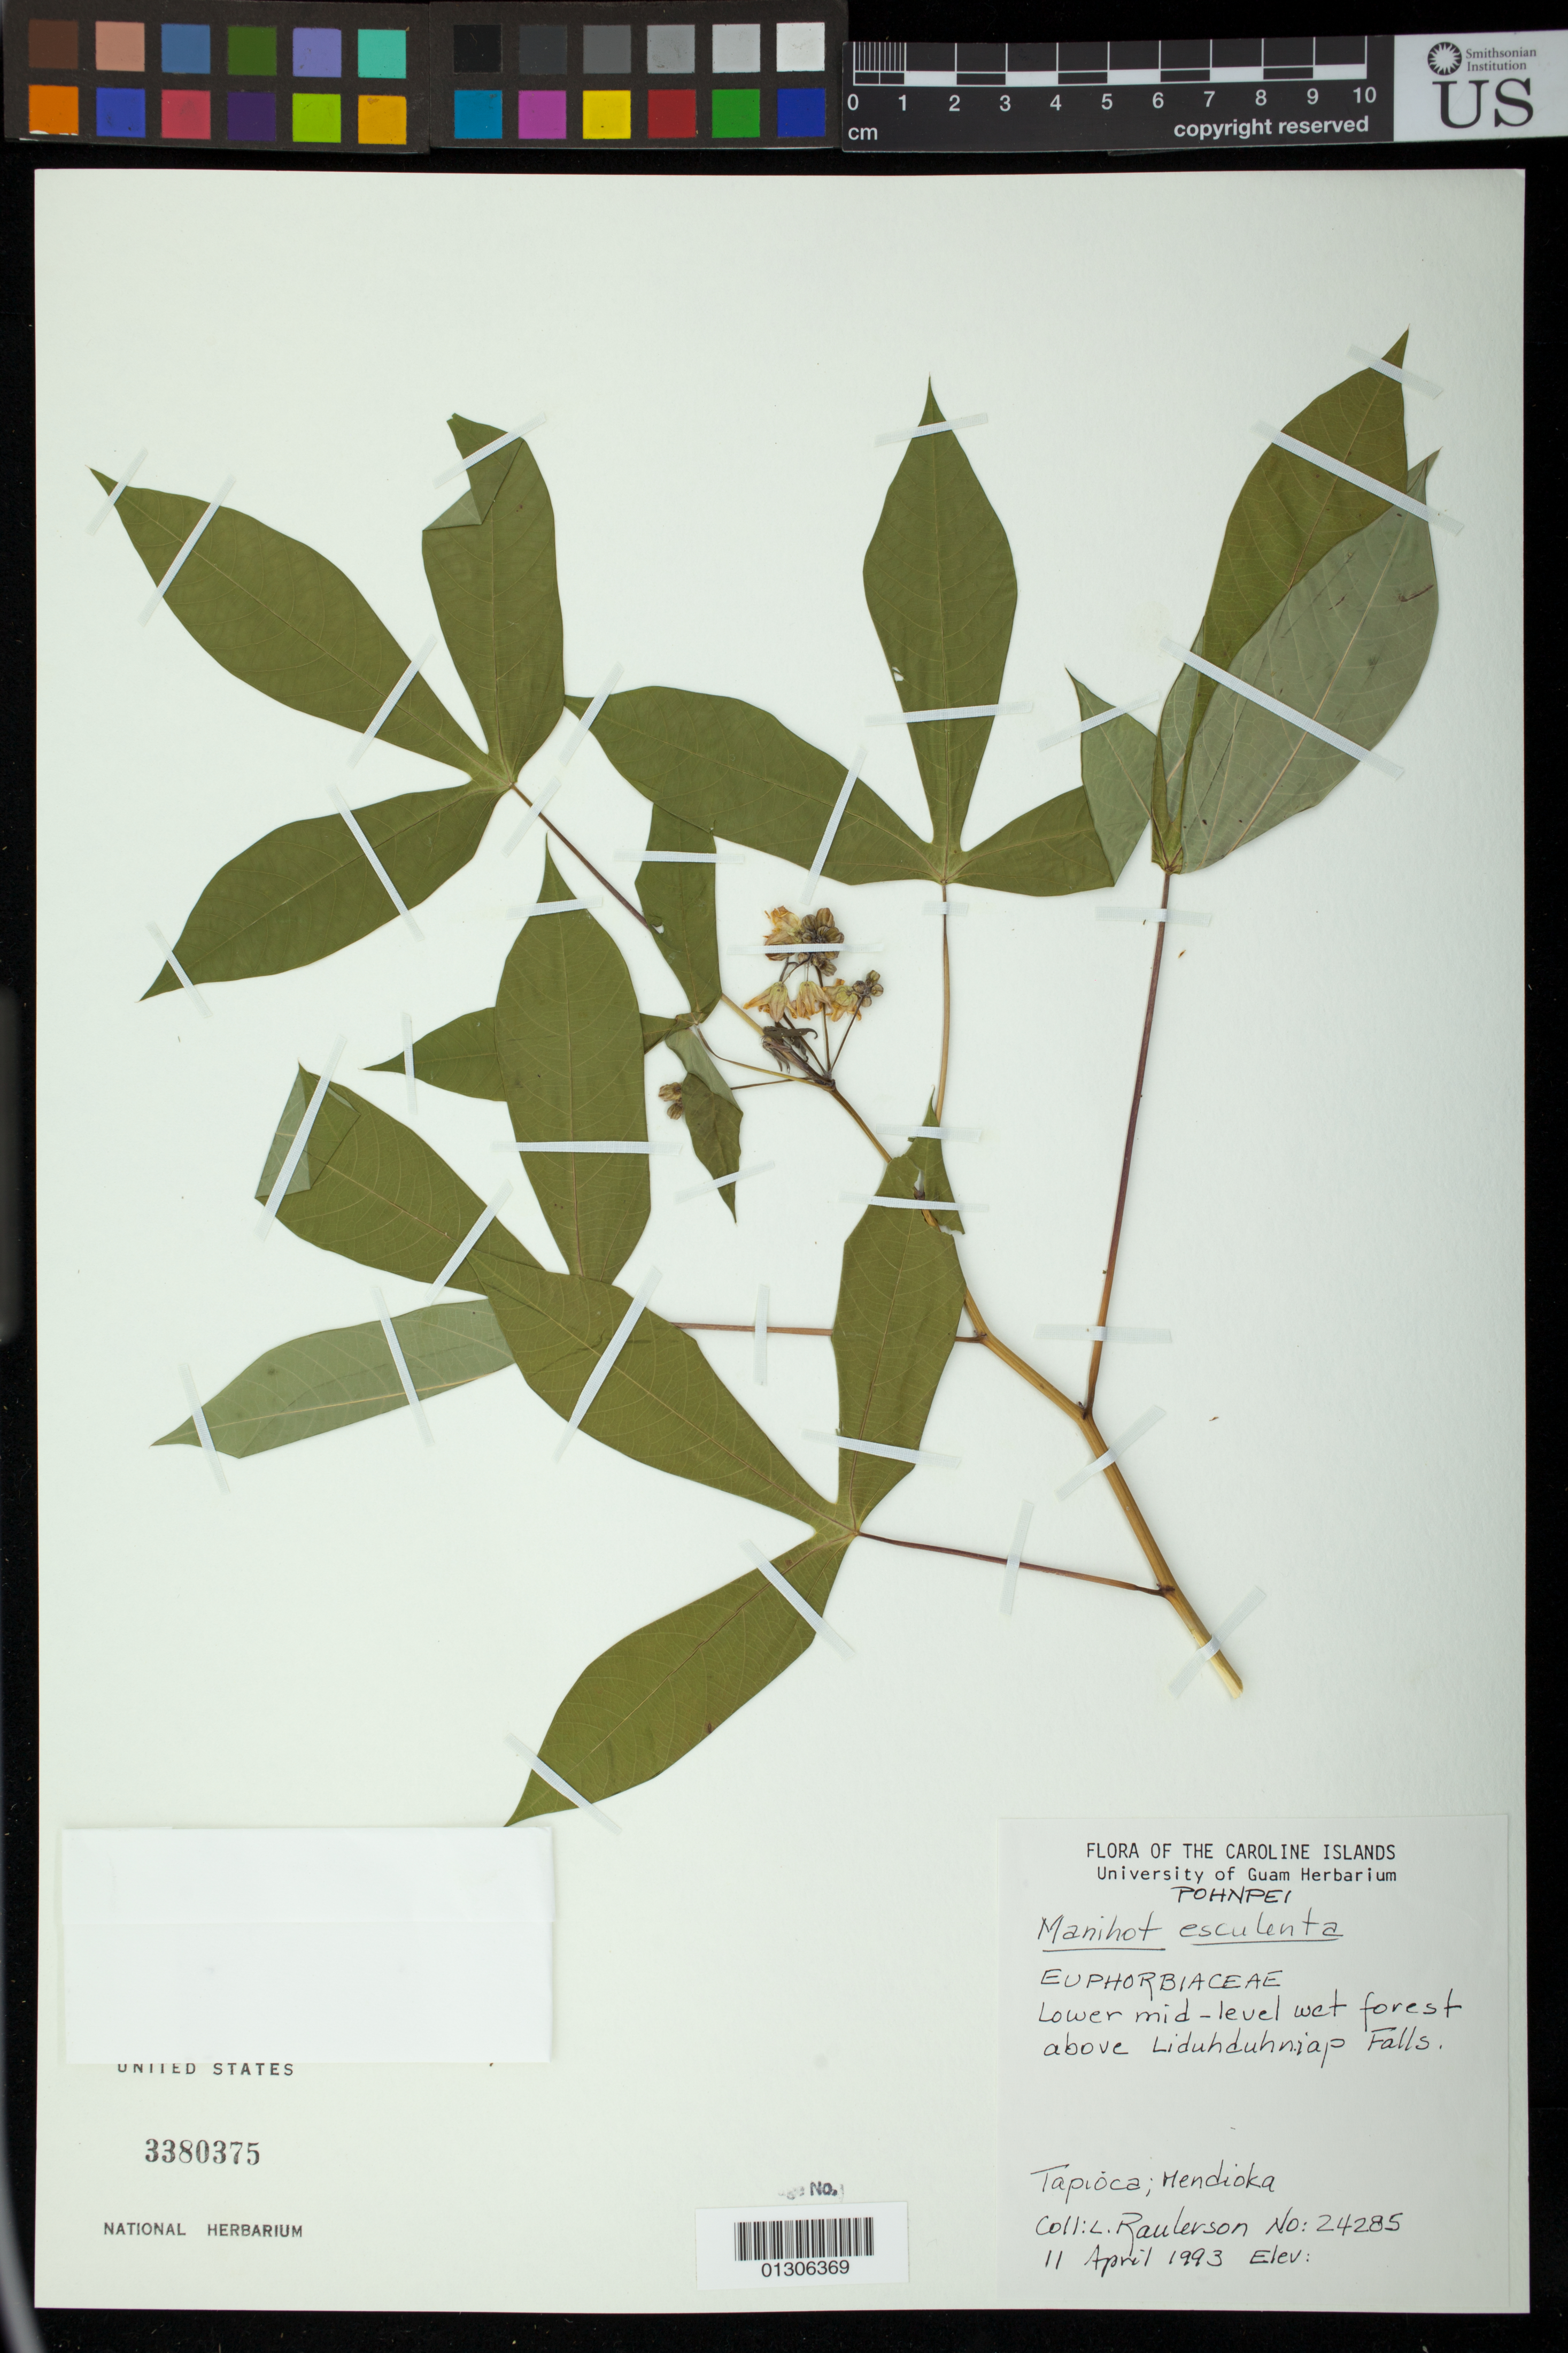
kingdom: Plantae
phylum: Tracheophyta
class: Magnoliopsida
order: Malpighiales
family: Euphorbiaceae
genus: Manihot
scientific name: Manihot esculenta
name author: Crantz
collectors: L. Raulerson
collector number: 24285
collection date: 1993-04-11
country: Micronesia, Federated States of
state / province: Pohnpei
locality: forest above Liduhduhniap Falls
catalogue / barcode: US 3380375